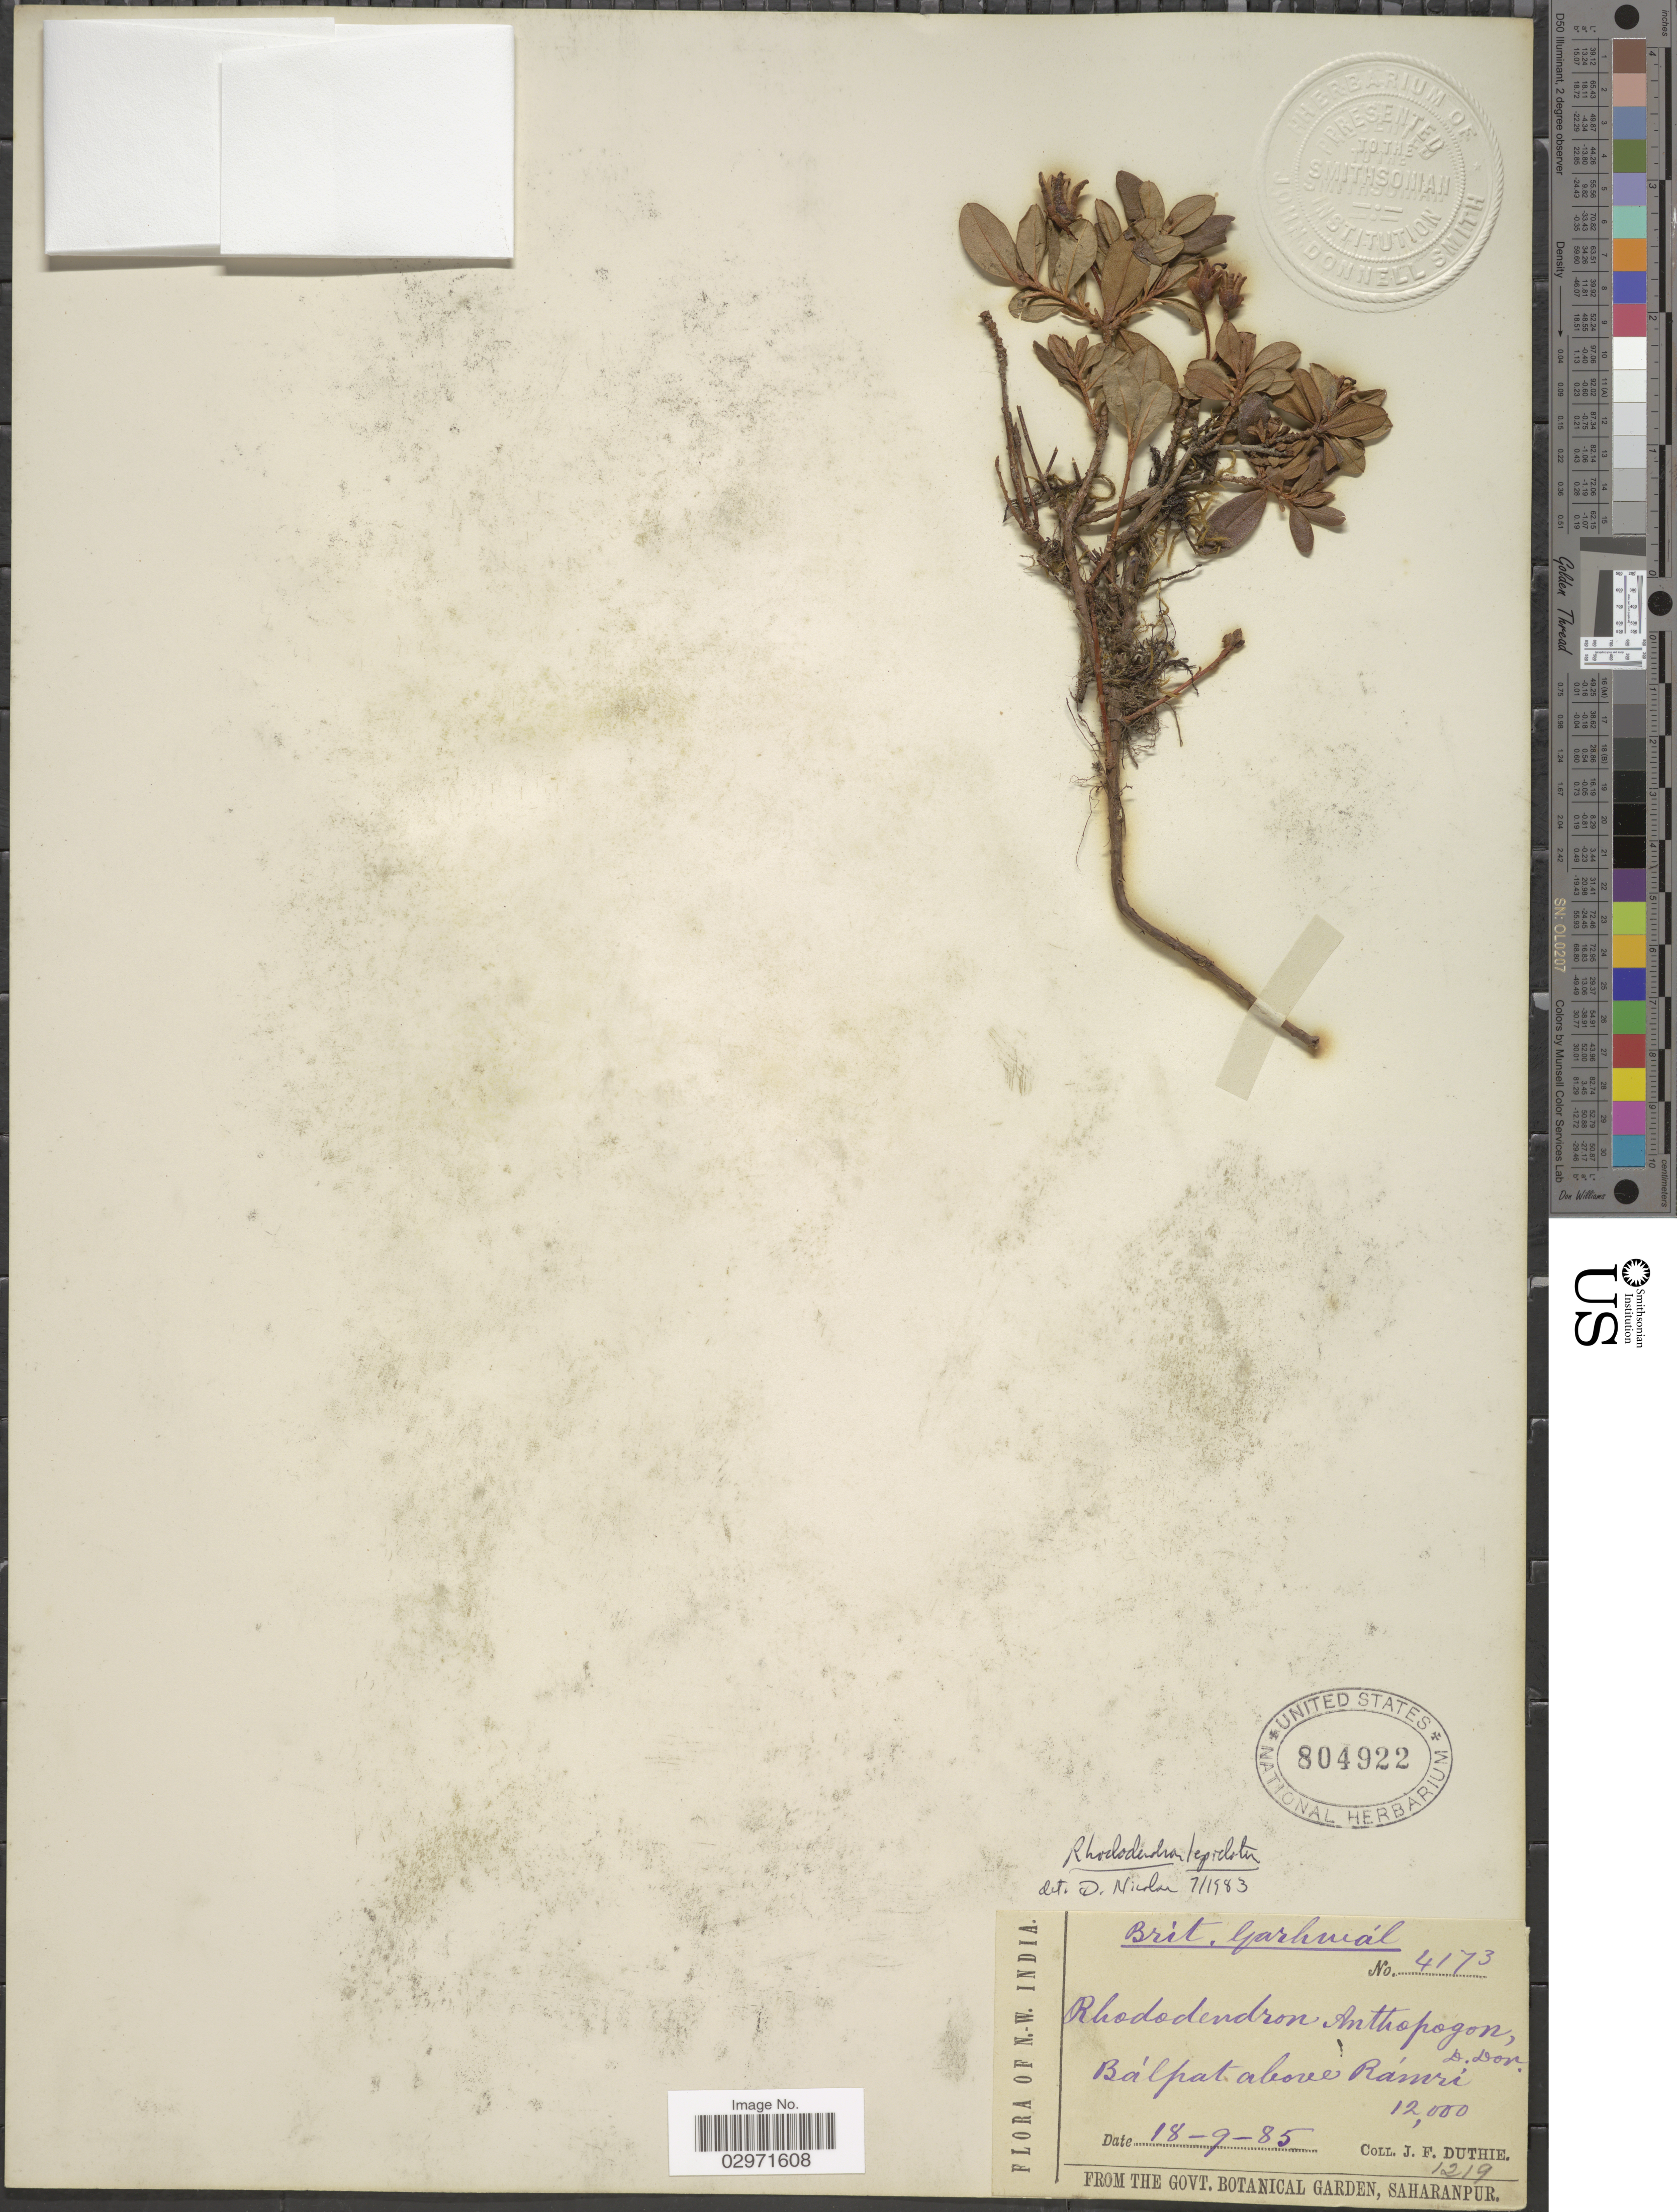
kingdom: Plantae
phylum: Tracheophyta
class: Magnoliopsida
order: Ericales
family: Ericaceae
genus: Rhododendron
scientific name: Rhododendron lepidotum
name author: Wall. ex G. Don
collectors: J. F. Duthie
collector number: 4173/1219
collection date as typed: Transcribed d/m/y: 18/9/85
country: India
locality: N.W. India. Brit. Garhwal. Bálpat above Rámri.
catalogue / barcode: US 804922